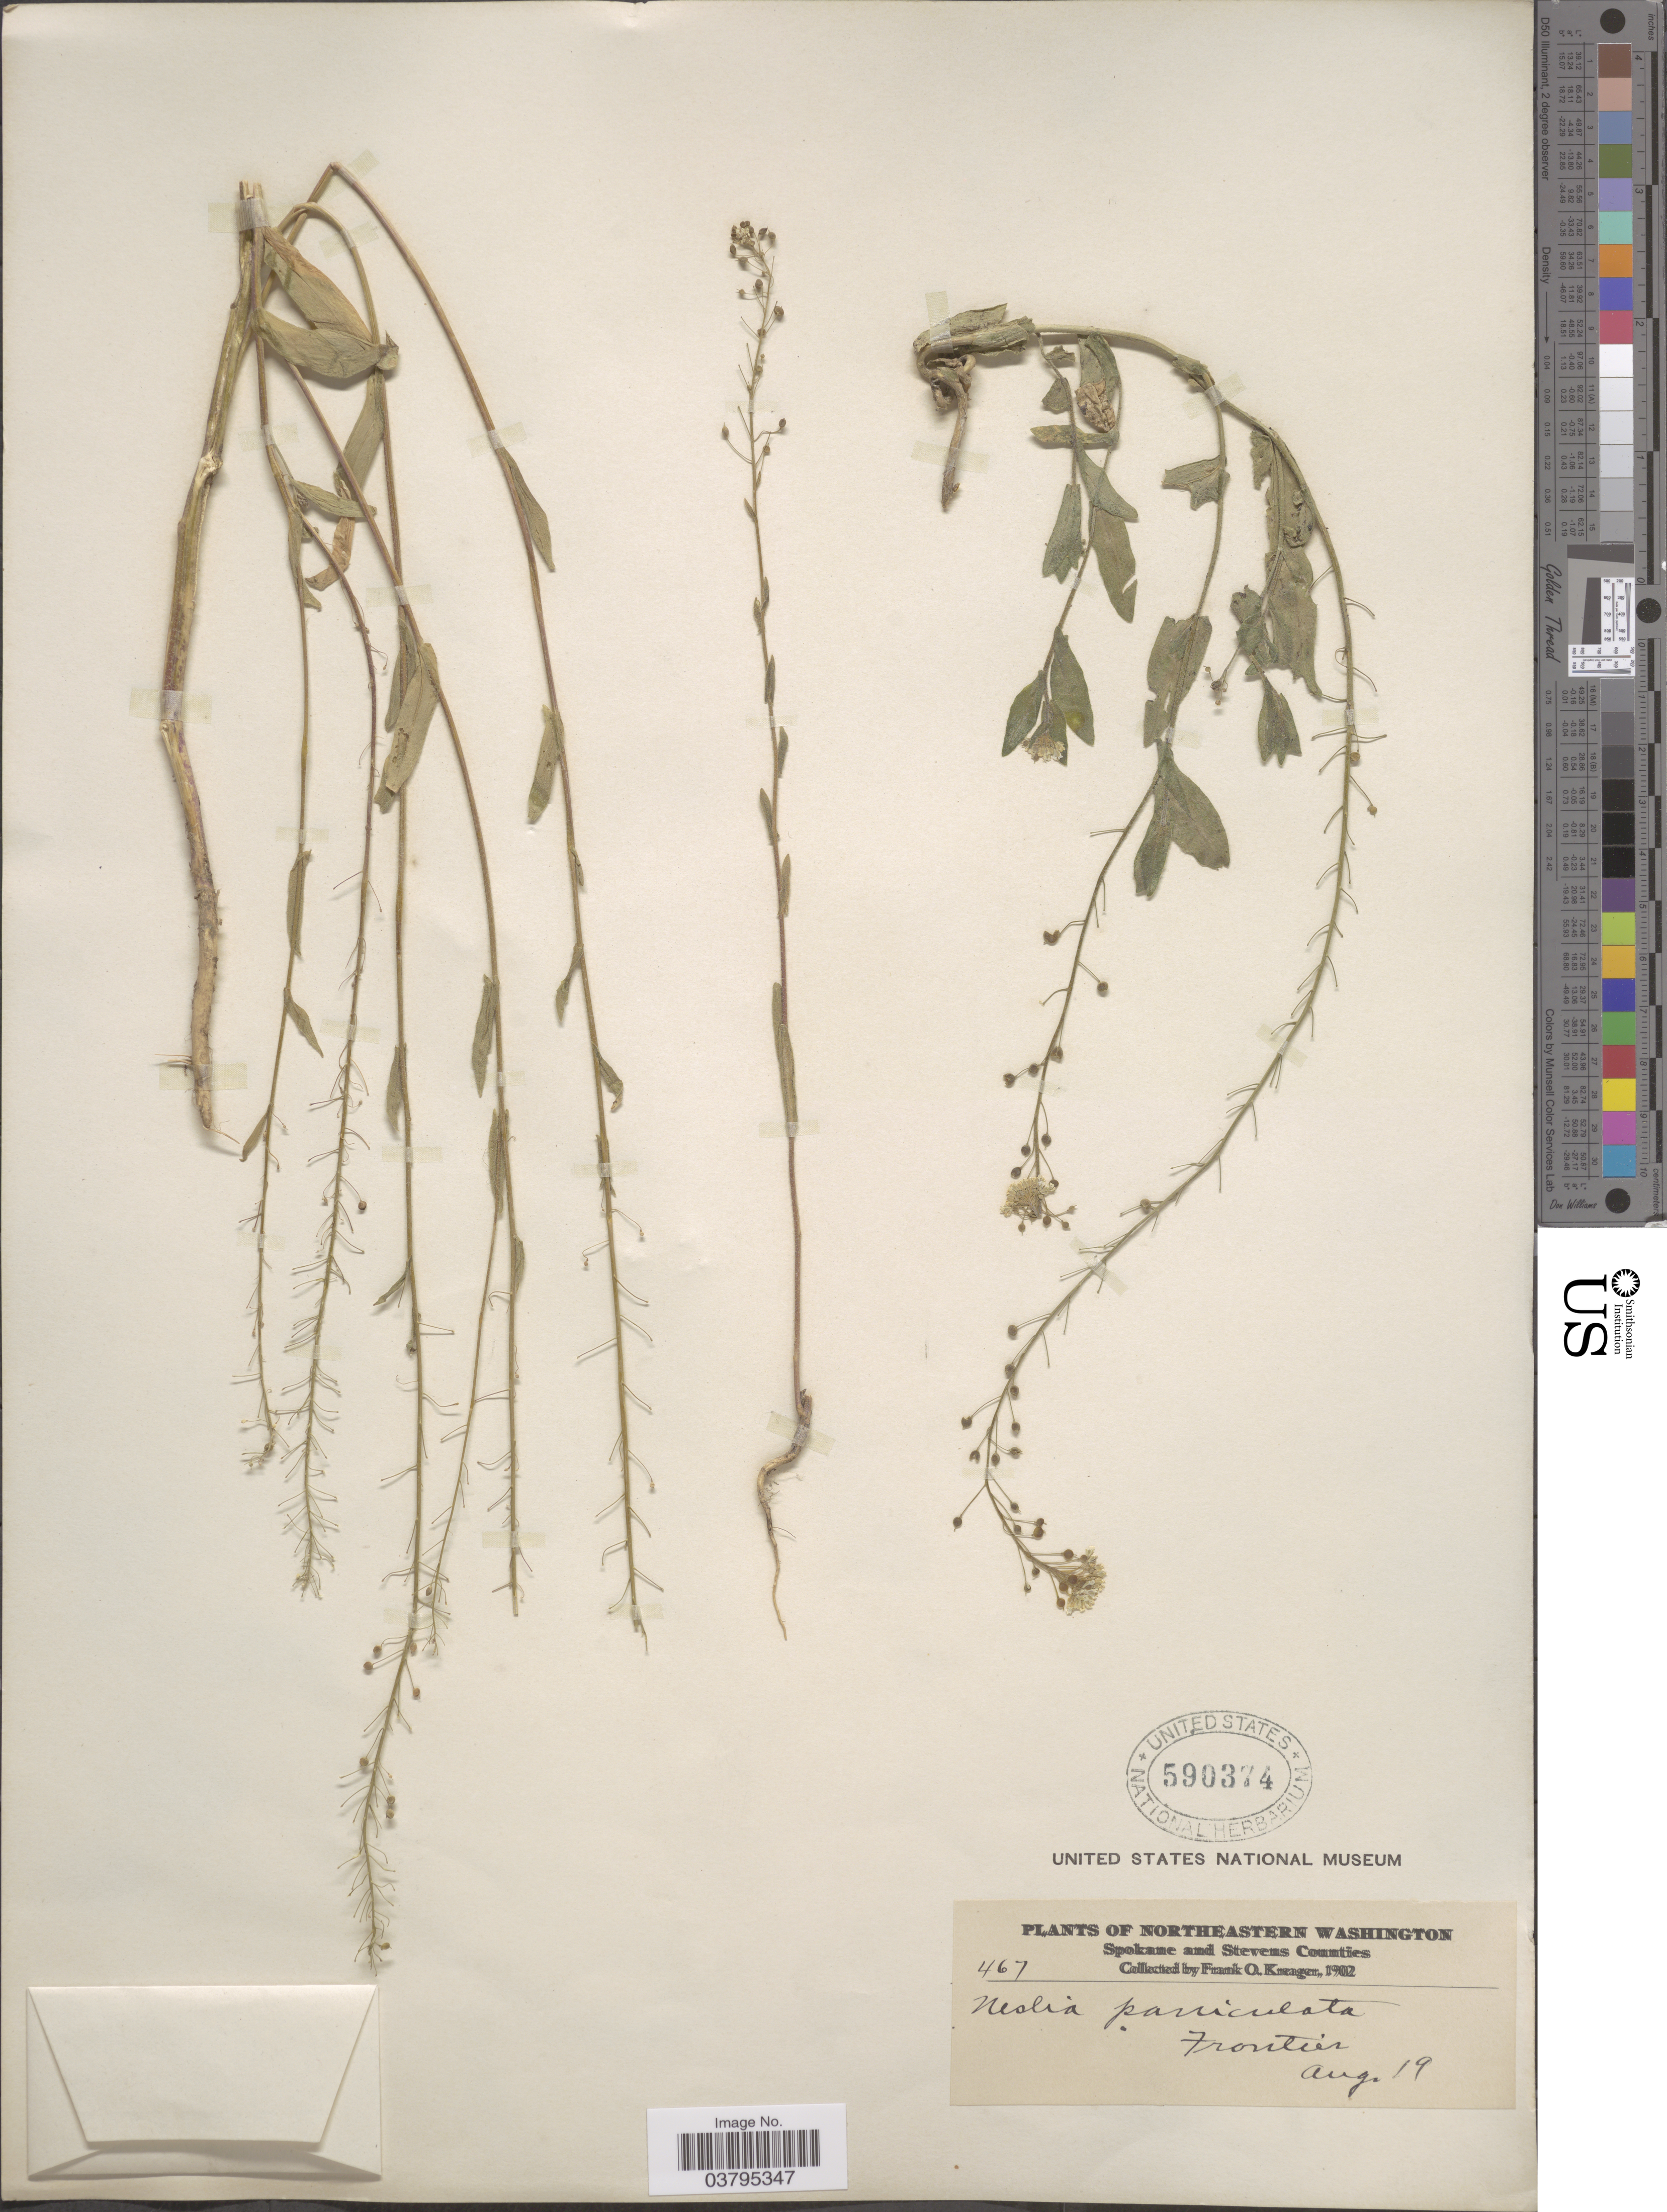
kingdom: Plantae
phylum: Tracheophyta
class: Magnoliopsida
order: Brassicales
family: Brassicaceae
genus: Neslia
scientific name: Neslia paniculata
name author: (L.) Desv.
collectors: F. Kreager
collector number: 467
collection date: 1902-08-19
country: United States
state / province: Washington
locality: Northeastern Washington. Spolkane and Stevens Counties. Frontier.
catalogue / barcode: US 590374